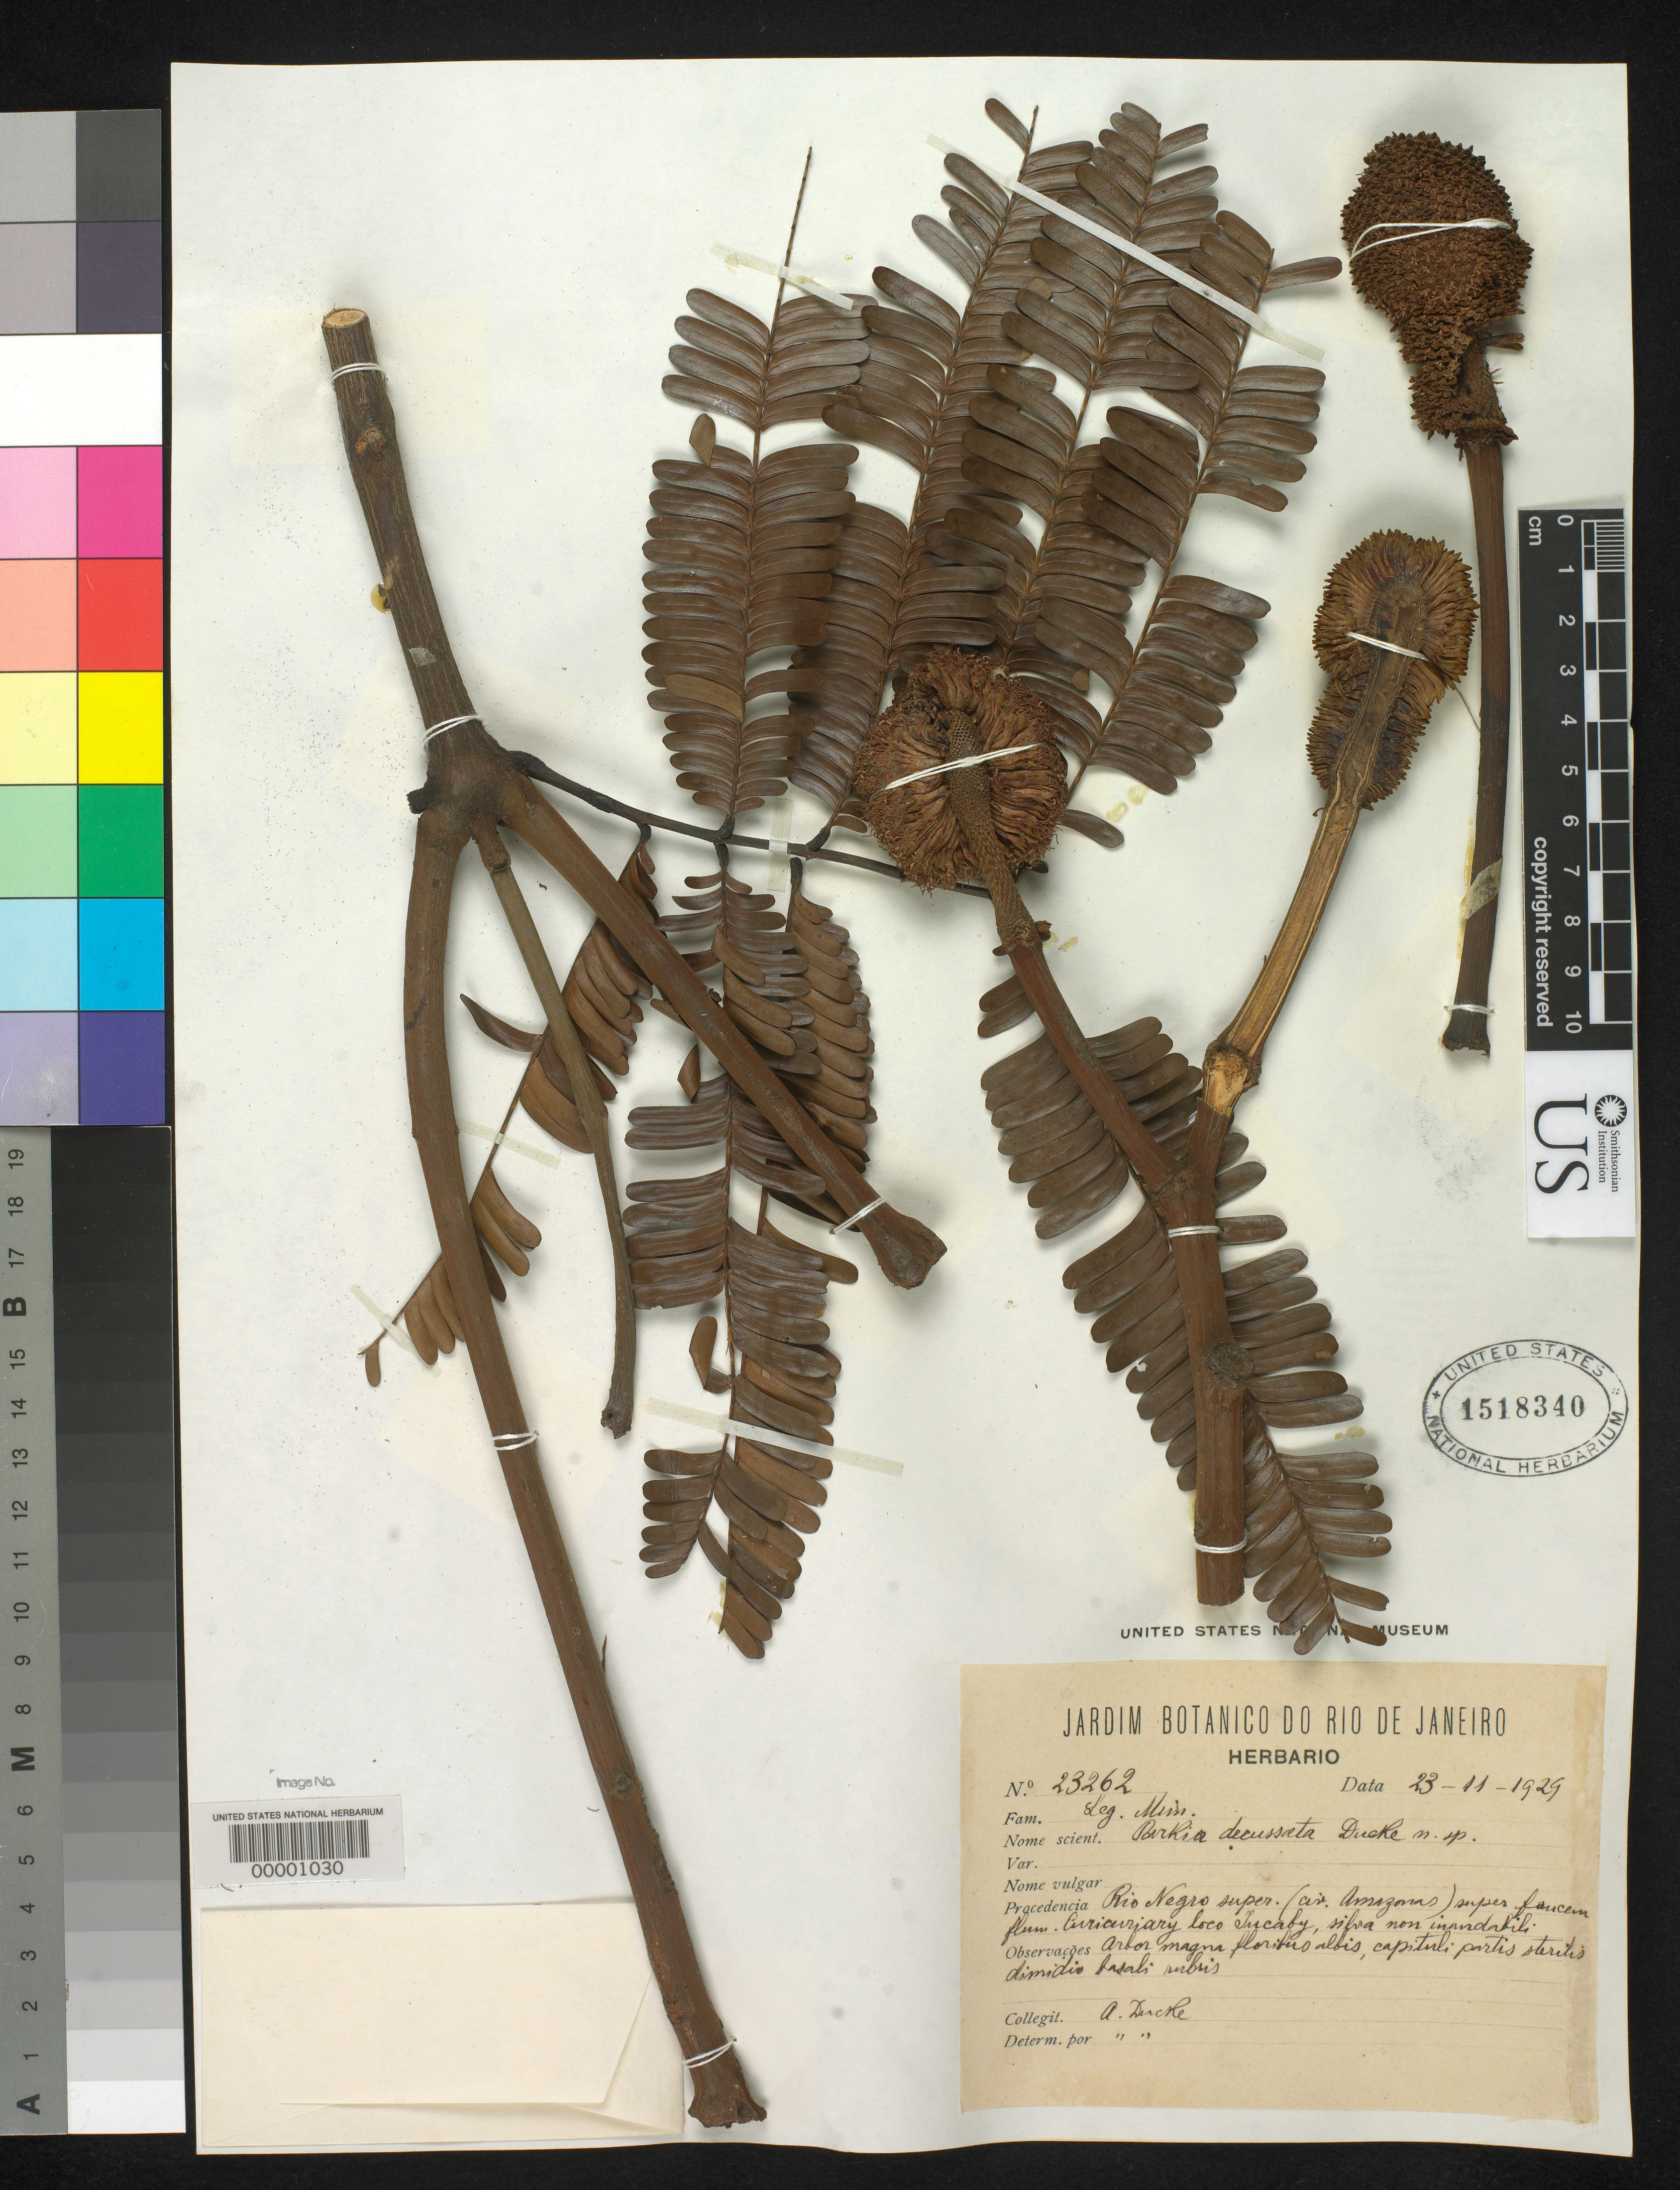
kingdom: Plantae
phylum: Tracheophyta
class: Magnoliopsida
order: Fabales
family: Fabaceae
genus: Parkia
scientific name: Parkia decussata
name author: Ducke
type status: Isosyntype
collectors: A. Ducke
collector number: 23262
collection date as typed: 23 Nov 1929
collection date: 1929-11-23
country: Brazil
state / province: Amazonas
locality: Rio Negro.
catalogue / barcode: US 1518340